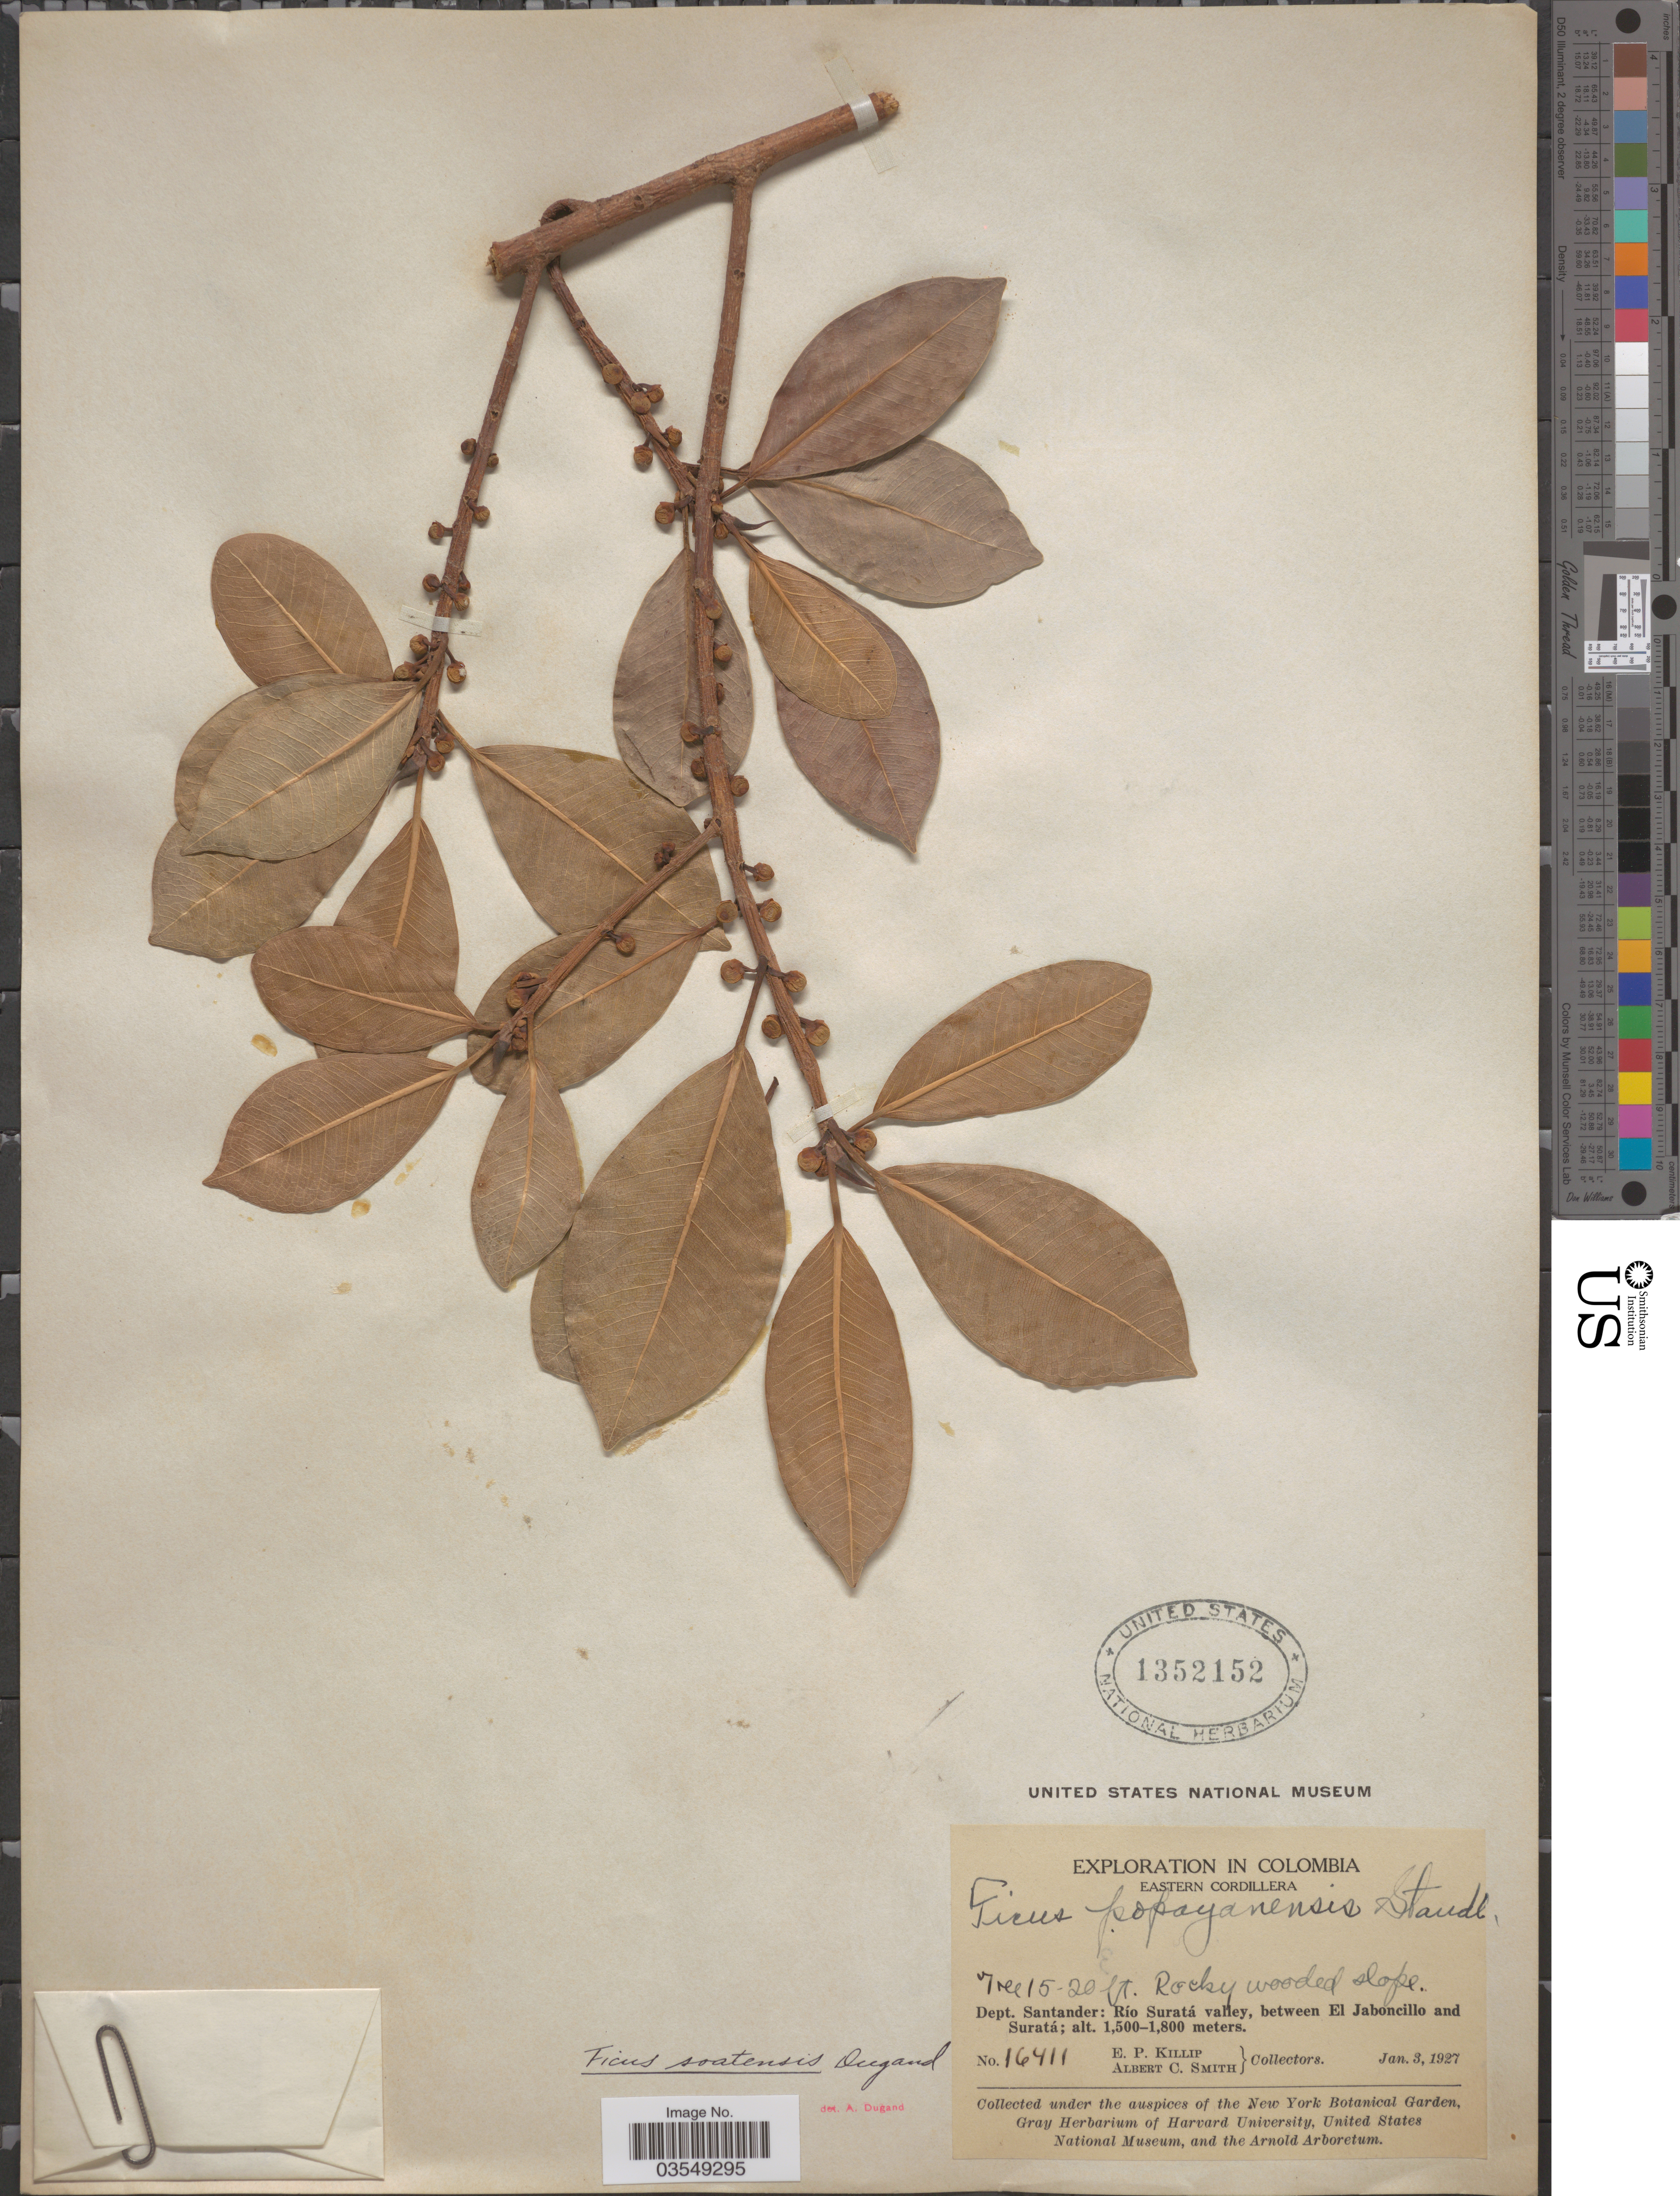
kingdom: Plantae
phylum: Tracheophyta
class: Magnoliopsida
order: Rosales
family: Moraceae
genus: Ficus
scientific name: Ficus soatensis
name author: Dugand G.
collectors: E. P. Killip & A. C. Smith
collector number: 16411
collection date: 1927-01-03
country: Colombia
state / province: Santander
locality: Eastern Cordillera. Dept. Santander: Río Suratá valley, between El Jaboncillo and Suratá.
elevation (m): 1500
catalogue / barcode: US 1352152